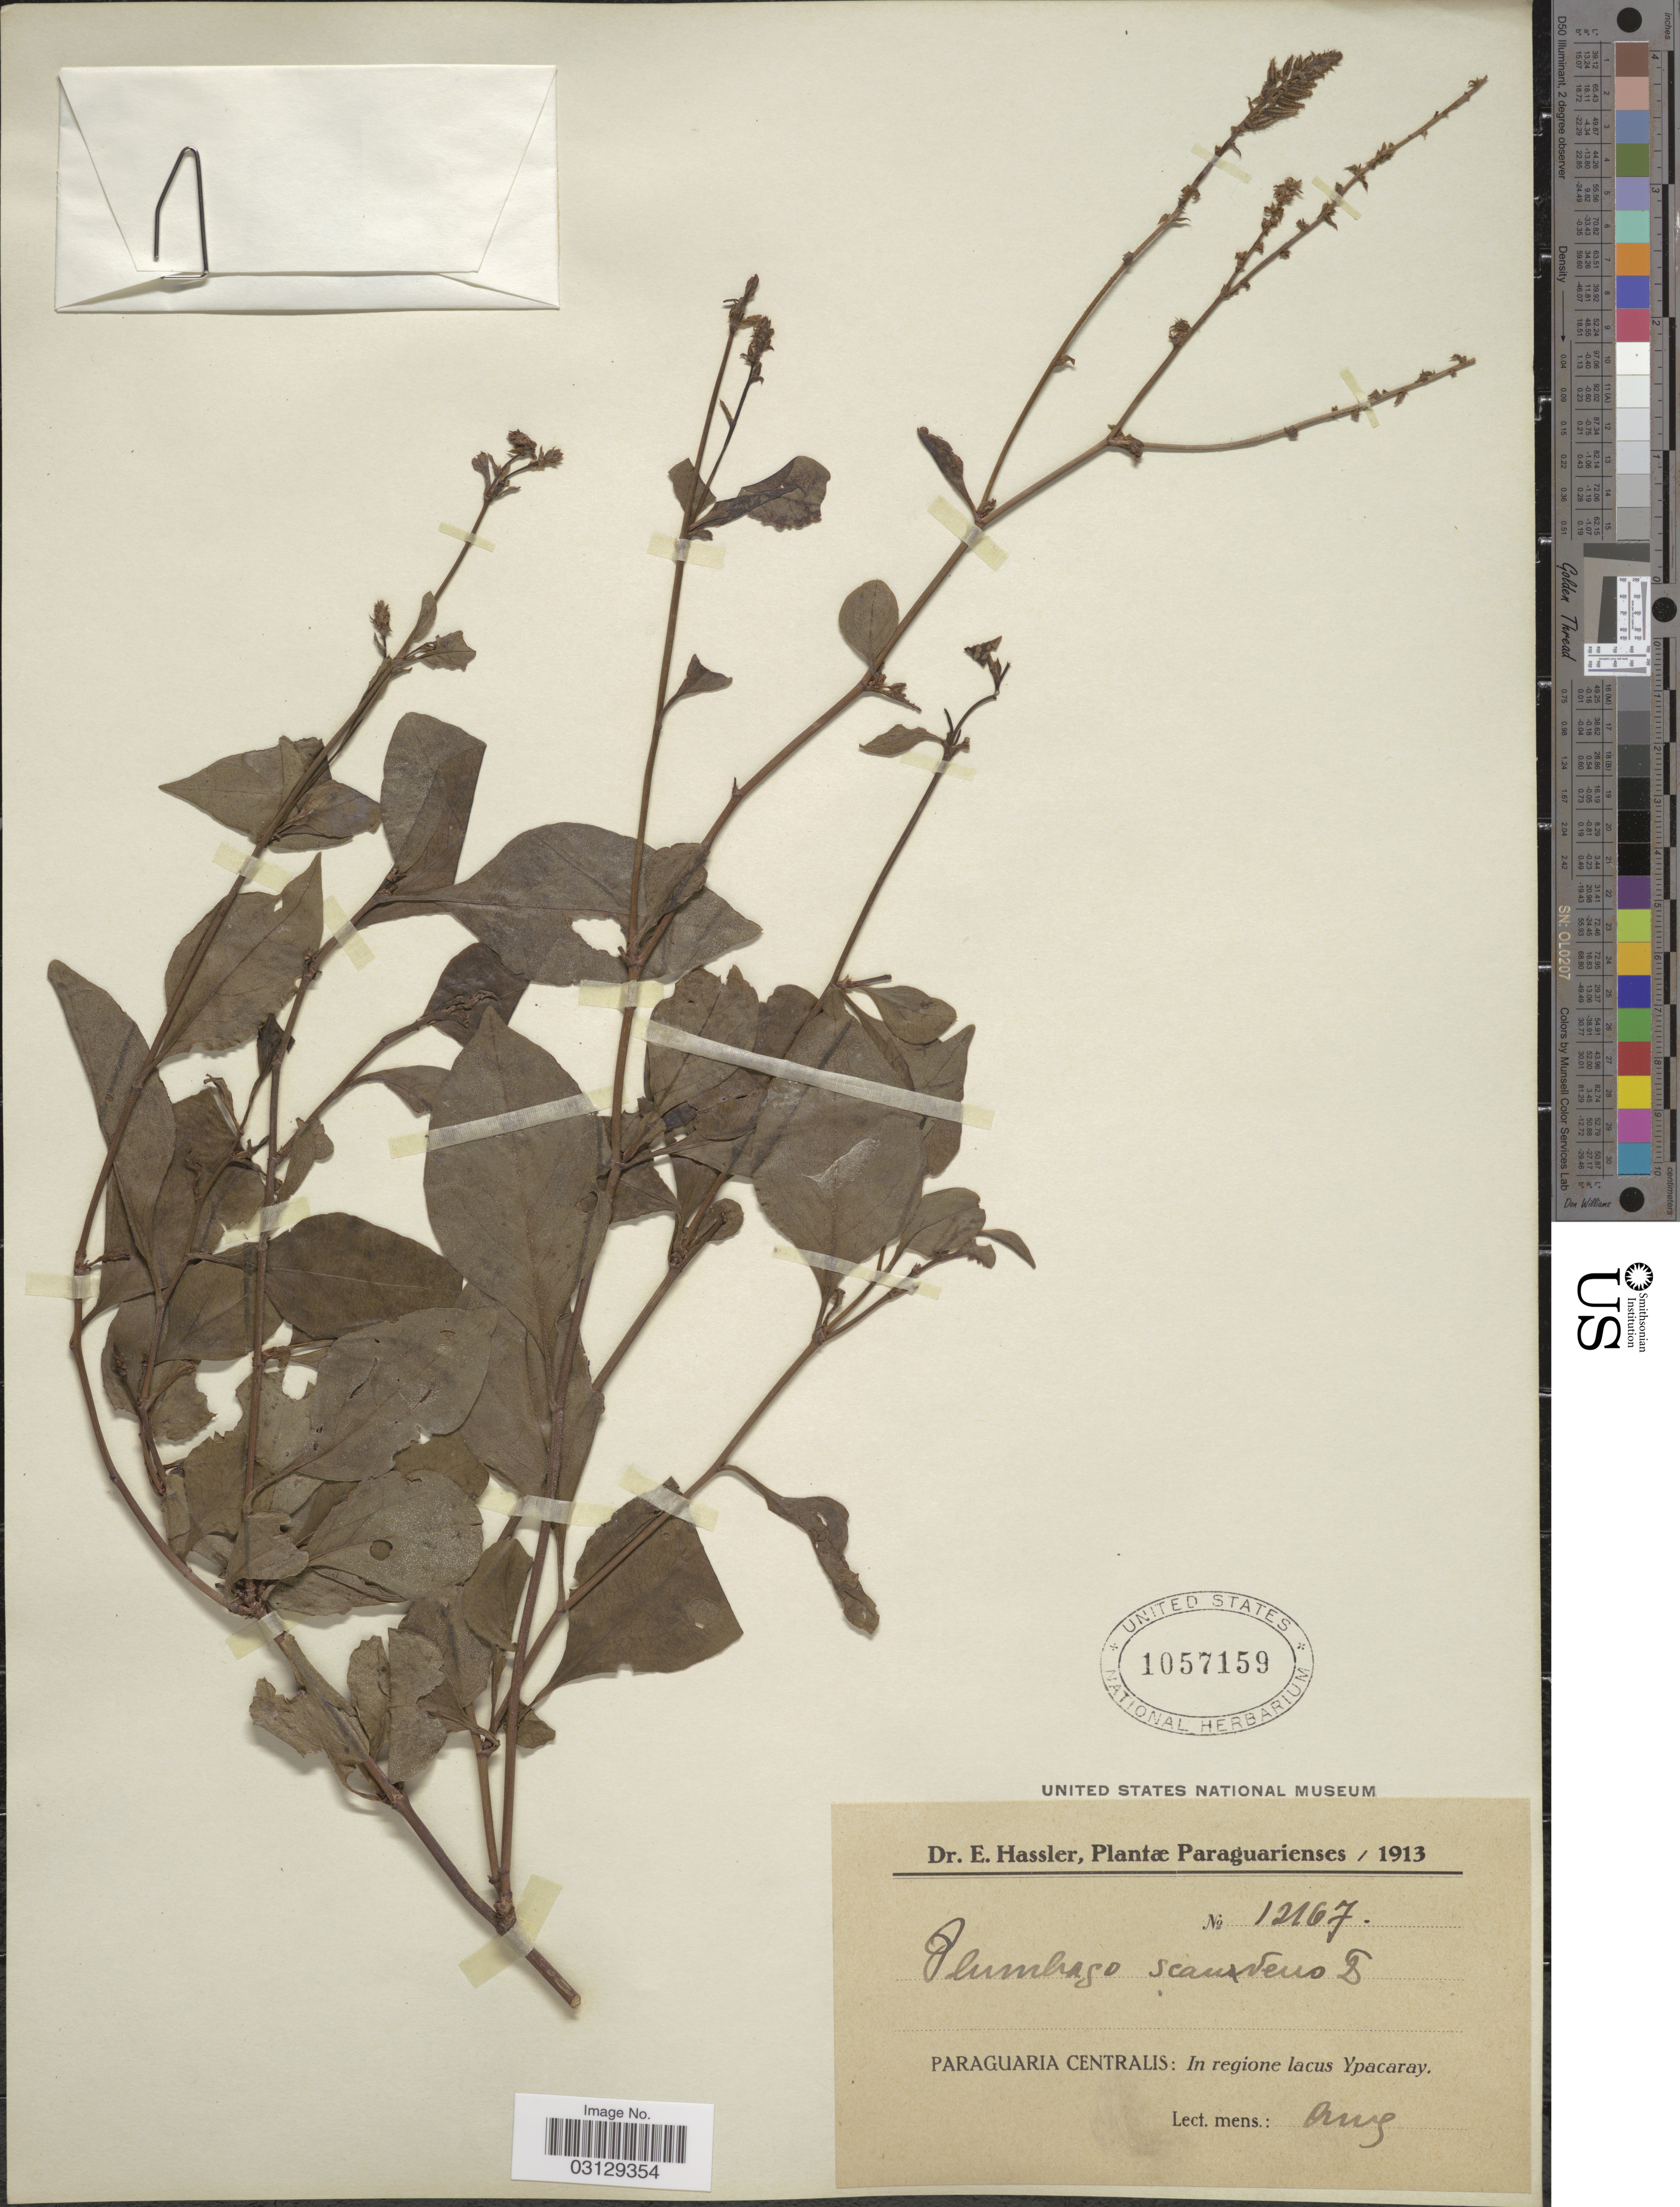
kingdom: Plantae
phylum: Tracheophyta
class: Magnoliopsida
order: Caryophyllales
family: Plumbaginaceae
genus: Plumbago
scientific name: Plumbago scandens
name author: L.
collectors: E. Hassler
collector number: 12167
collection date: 1913-08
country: Paraguay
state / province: Paraguari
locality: Paraguaria Centralis: In regione lacus Ypacaray.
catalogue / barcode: US 1057159